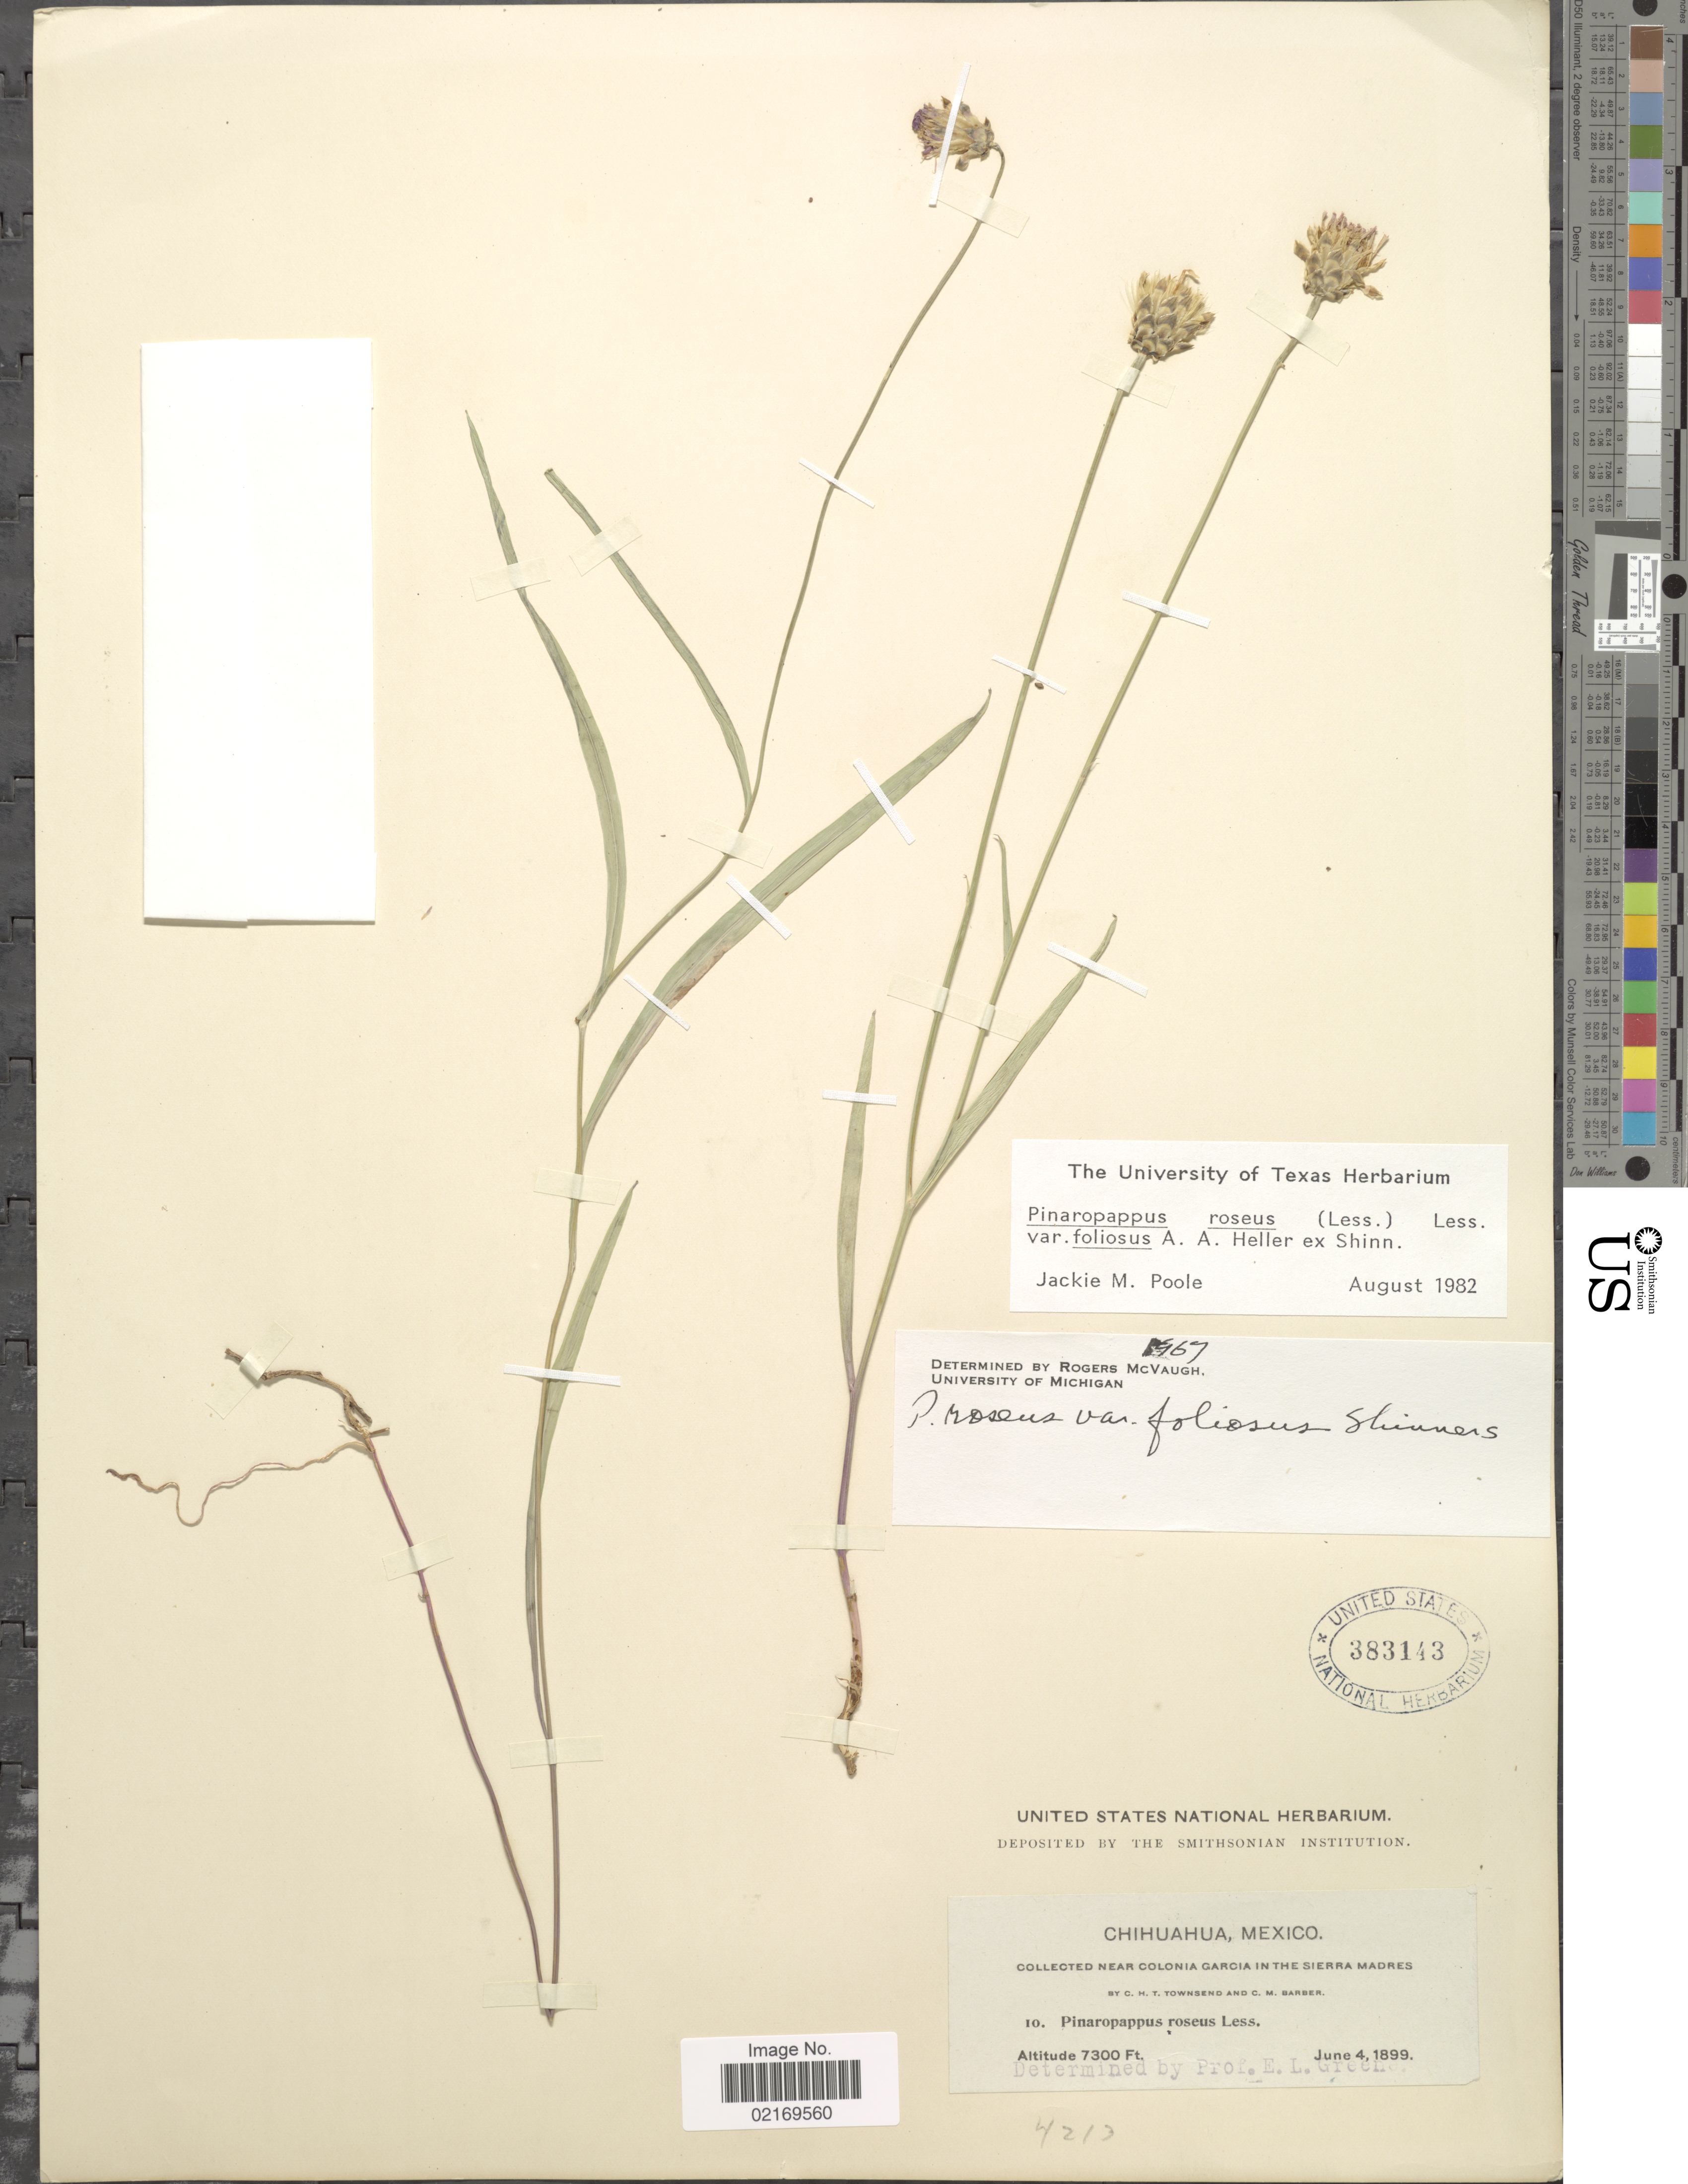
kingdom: Plantae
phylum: Tracheophyta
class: Magnoliopsida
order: Asterales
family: Asteraceae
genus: Pinaropappus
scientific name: Pinaropappus roseus var. foliosus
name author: Shinners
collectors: C. H. T. Townsend & C. Barber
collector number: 10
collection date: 1899-06-04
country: Mexico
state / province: Chihuahua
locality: Near Colonia Garcia in the Sierra Madres.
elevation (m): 2225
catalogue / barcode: US 383143